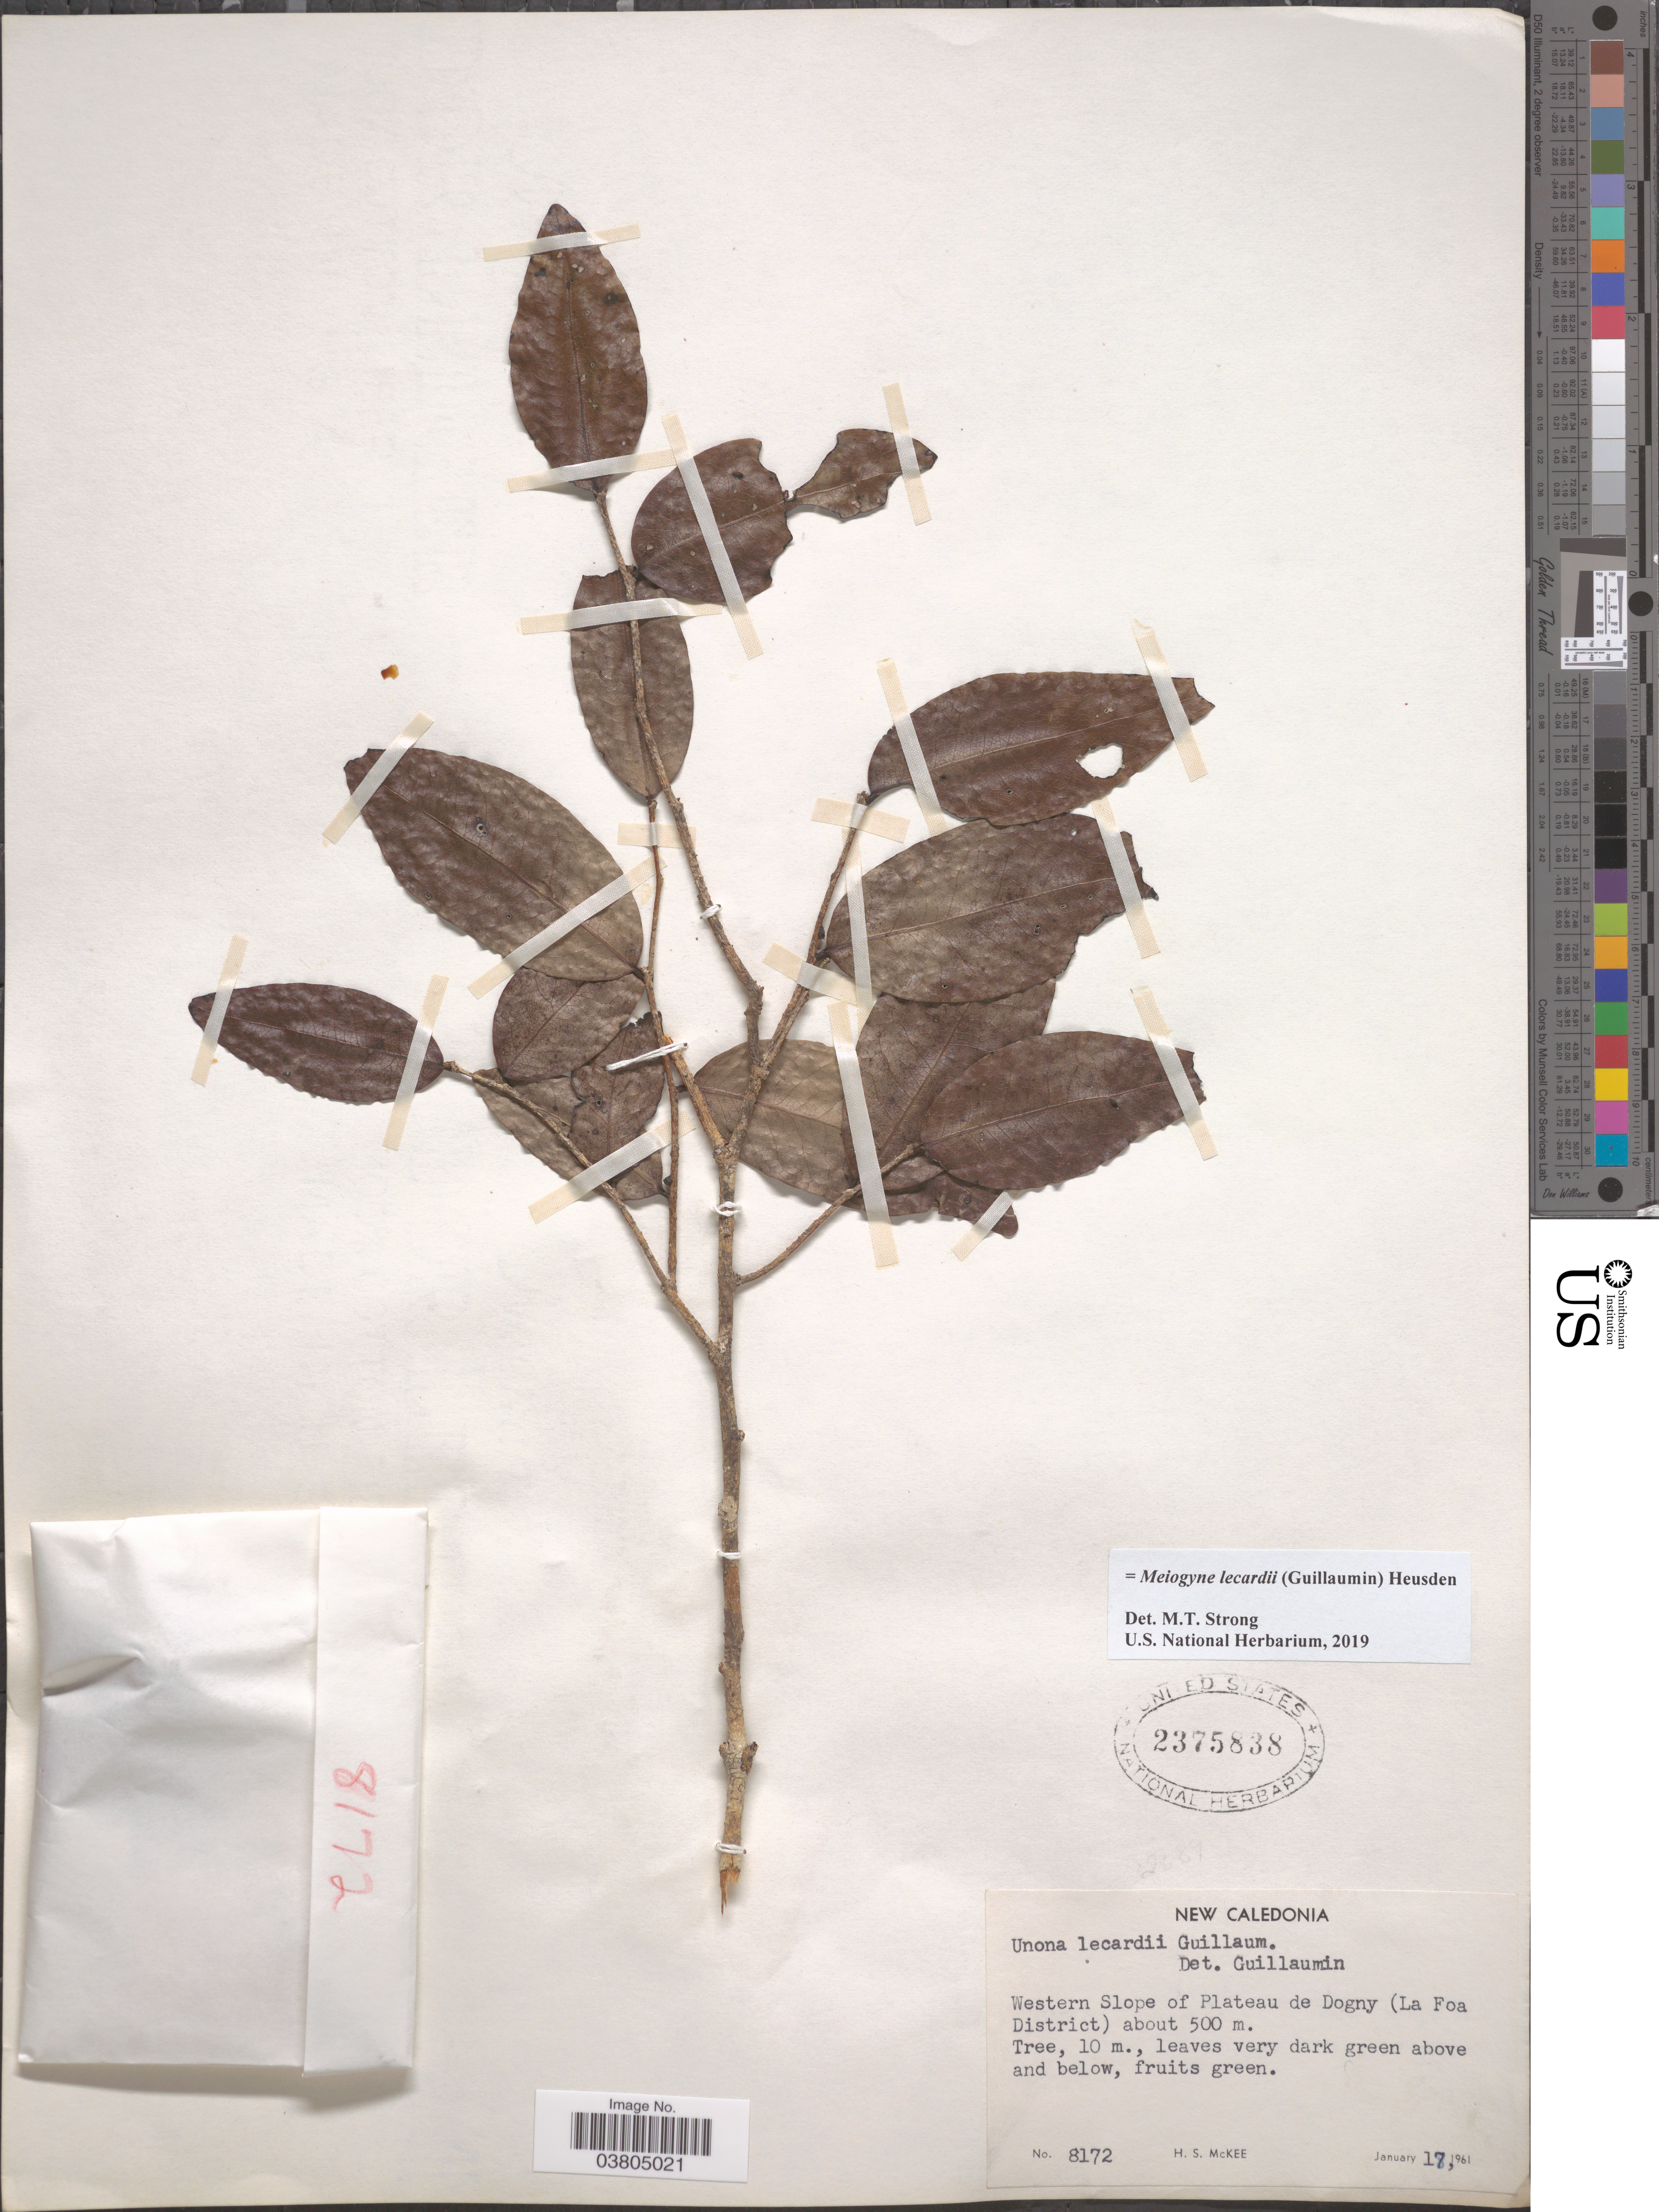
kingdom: Plantae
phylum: Tracheophyta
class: Magnoliopsida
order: Magnoliales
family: Annonaceae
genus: Meiogyne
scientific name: Meiogyne lecardii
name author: (Guillaumin) Heusden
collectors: H. S. McKee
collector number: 8172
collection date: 1961-01-17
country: New Caledonia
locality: Western Slope of Plateau de Dogny (La Foa District).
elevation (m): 500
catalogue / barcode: US 2375838